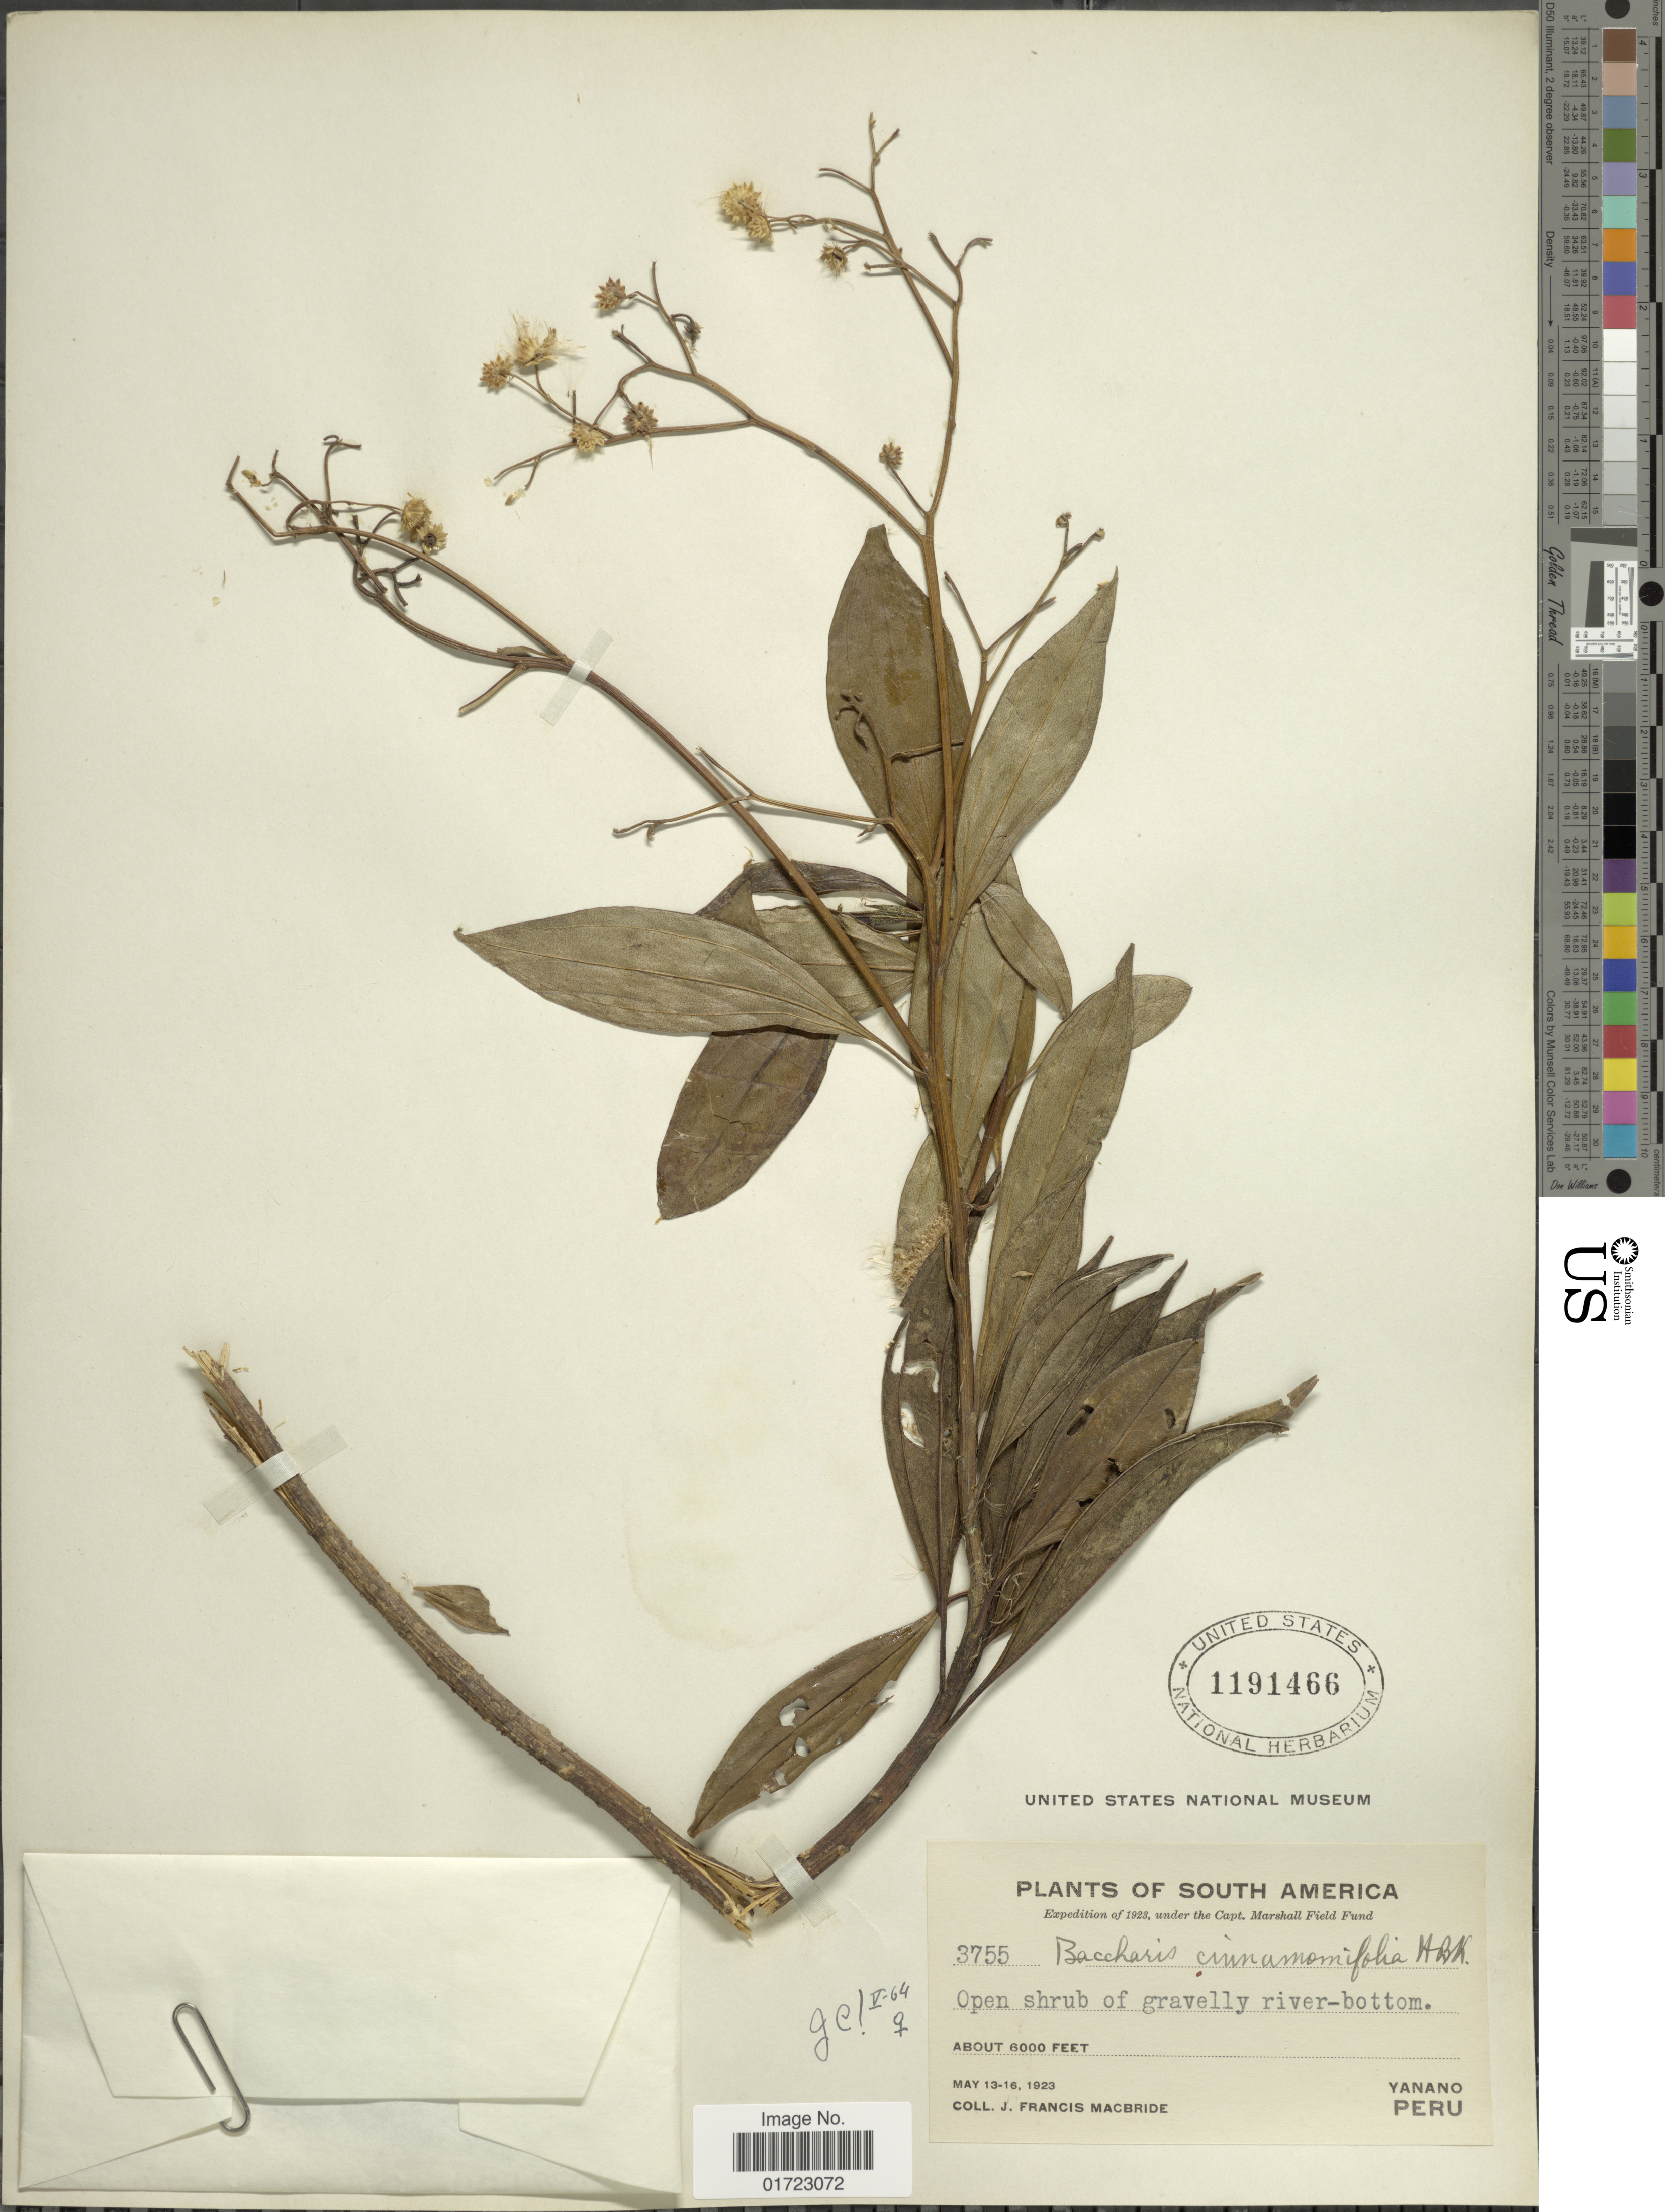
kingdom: Plantae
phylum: Tracheophyta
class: Magnoliopsida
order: Asterales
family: Asteraceae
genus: Baccharis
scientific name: Baccharis pedunculata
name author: (Mill.) Cabrera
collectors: J. F. Macbride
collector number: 3755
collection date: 1923-05-13/1923-05-16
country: Peru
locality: Yanano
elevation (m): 1829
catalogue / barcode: US 1191466